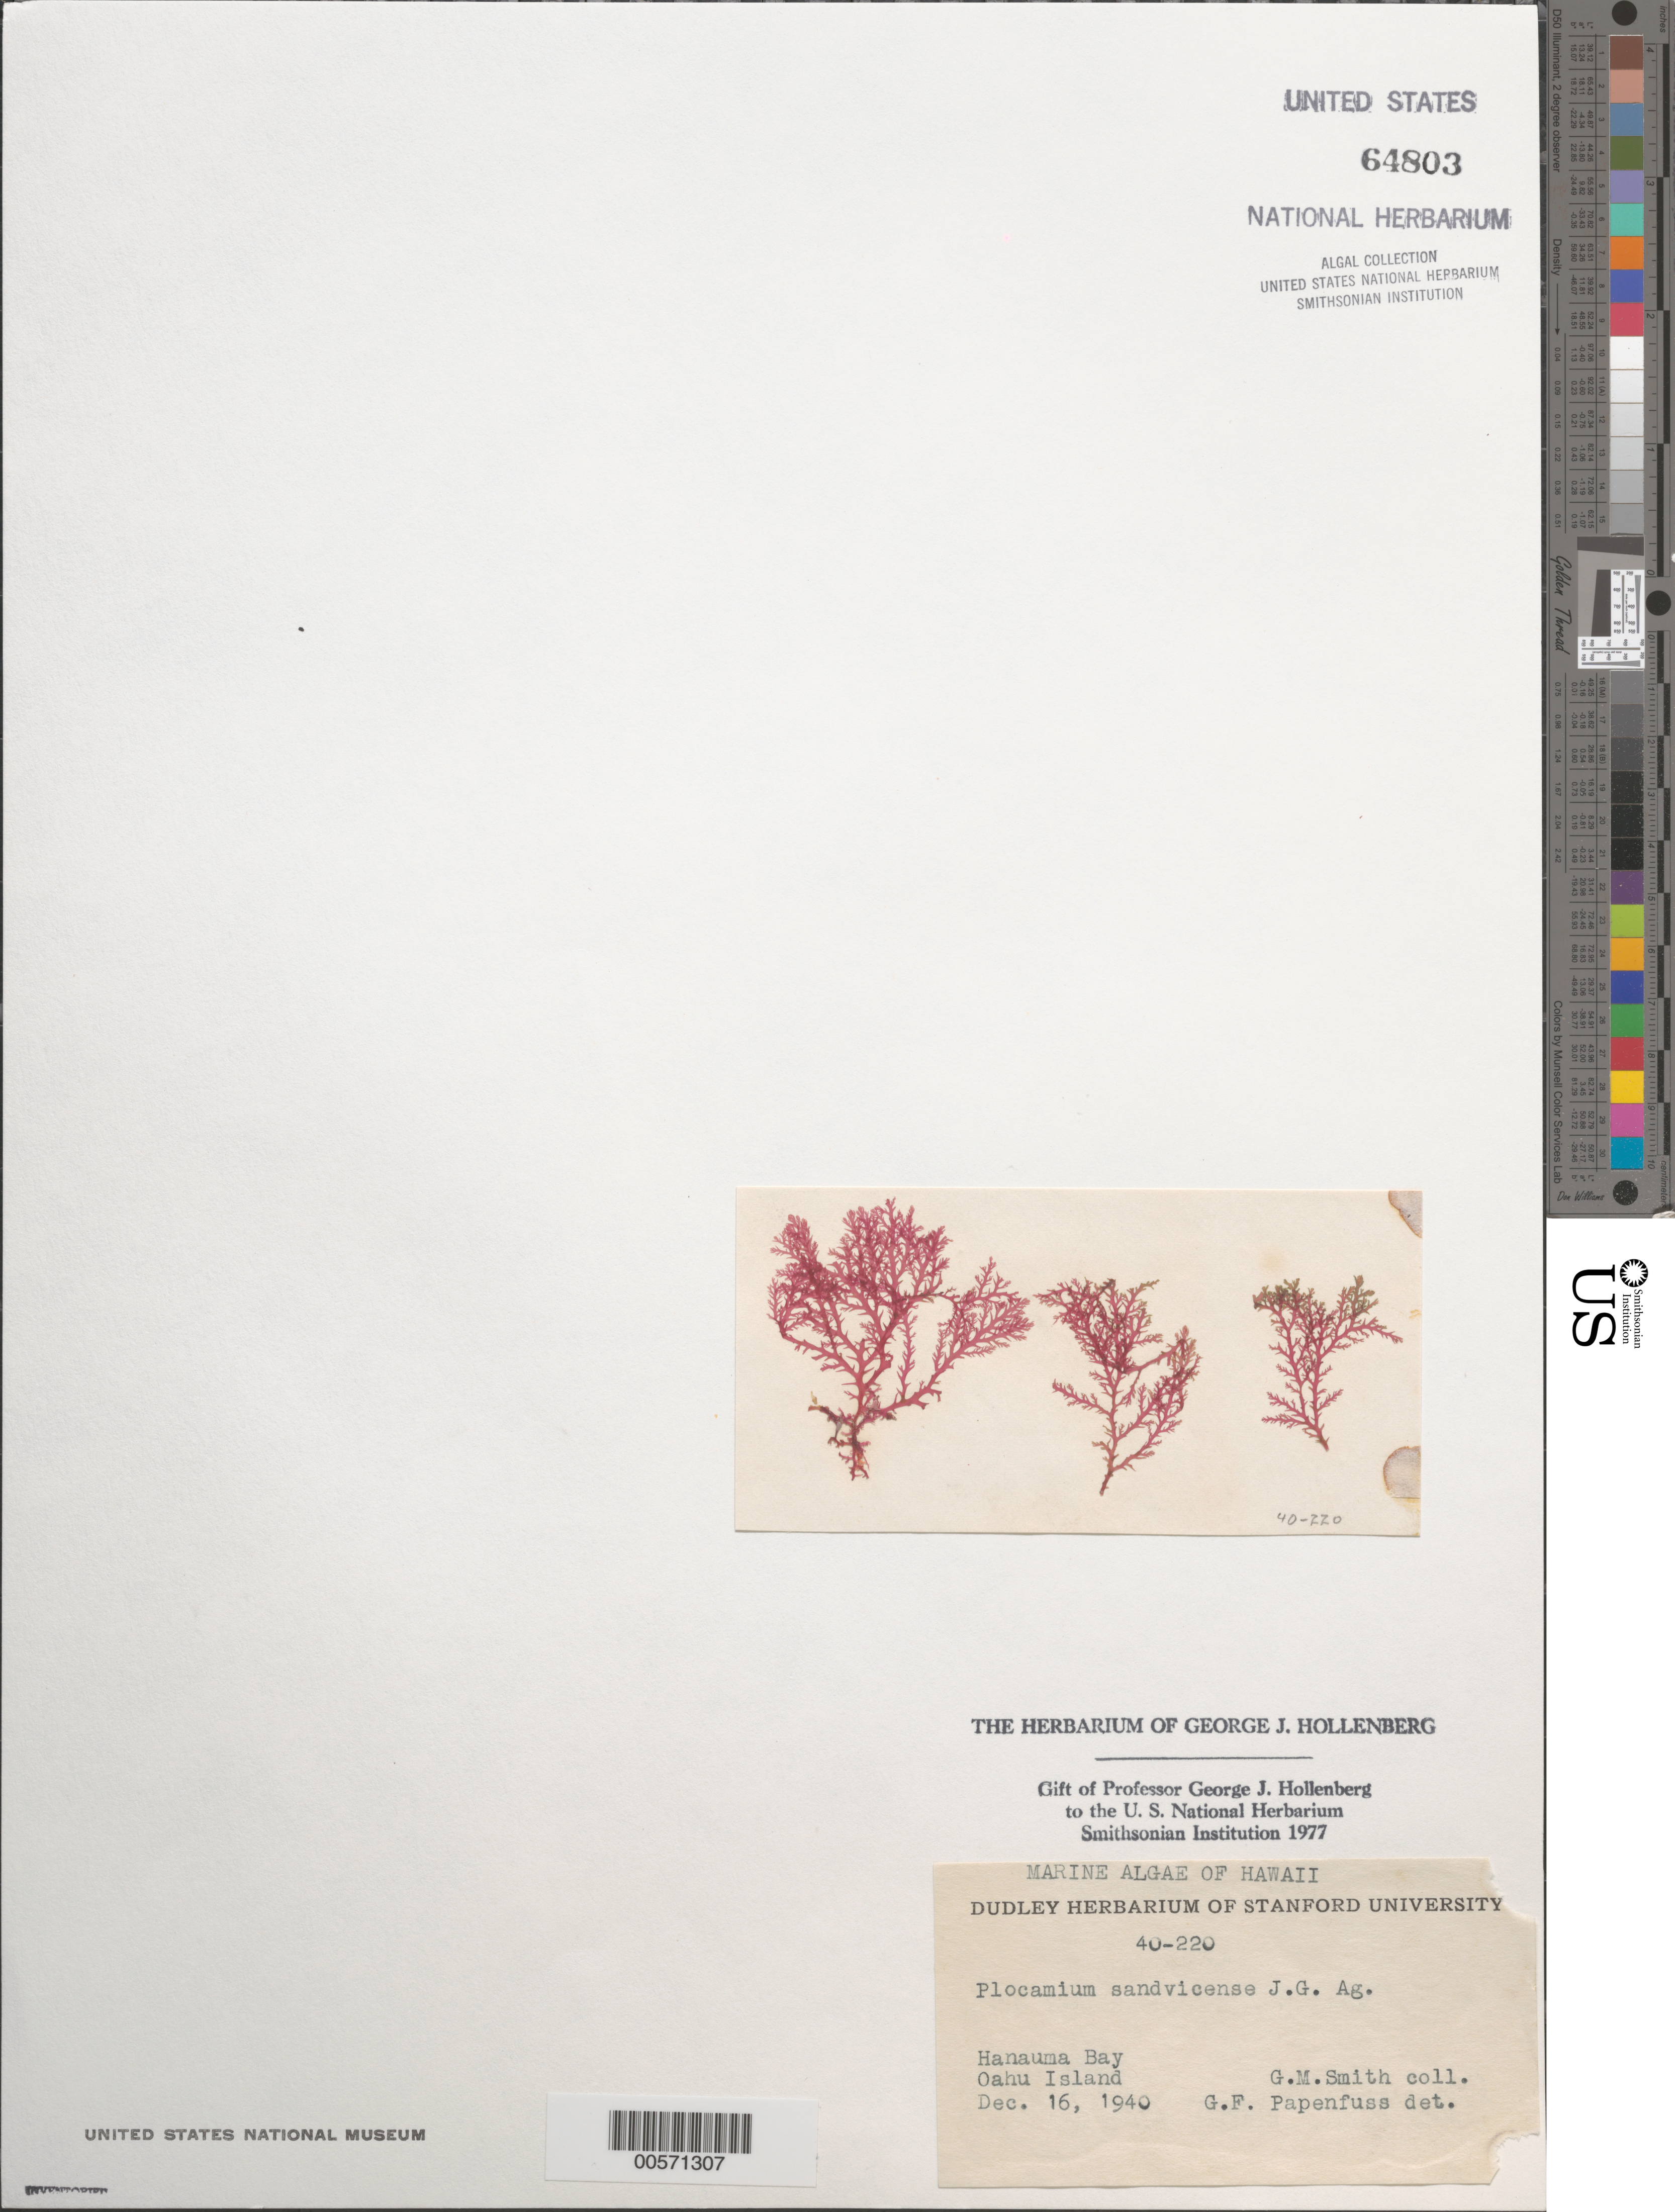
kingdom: Plantae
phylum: Rhodophyta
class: Florideophyceae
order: Plocamiales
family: Plocamiaceae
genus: Plocamium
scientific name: Plocamium sandvicense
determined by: Papenfuss, George F.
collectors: G. M. Smith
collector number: Gms 40-220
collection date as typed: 16 Dec 1940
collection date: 1940-12-16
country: United States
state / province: Hawaii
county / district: Honolulu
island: Oahu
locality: Hanauma Bay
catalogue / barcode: US 64803